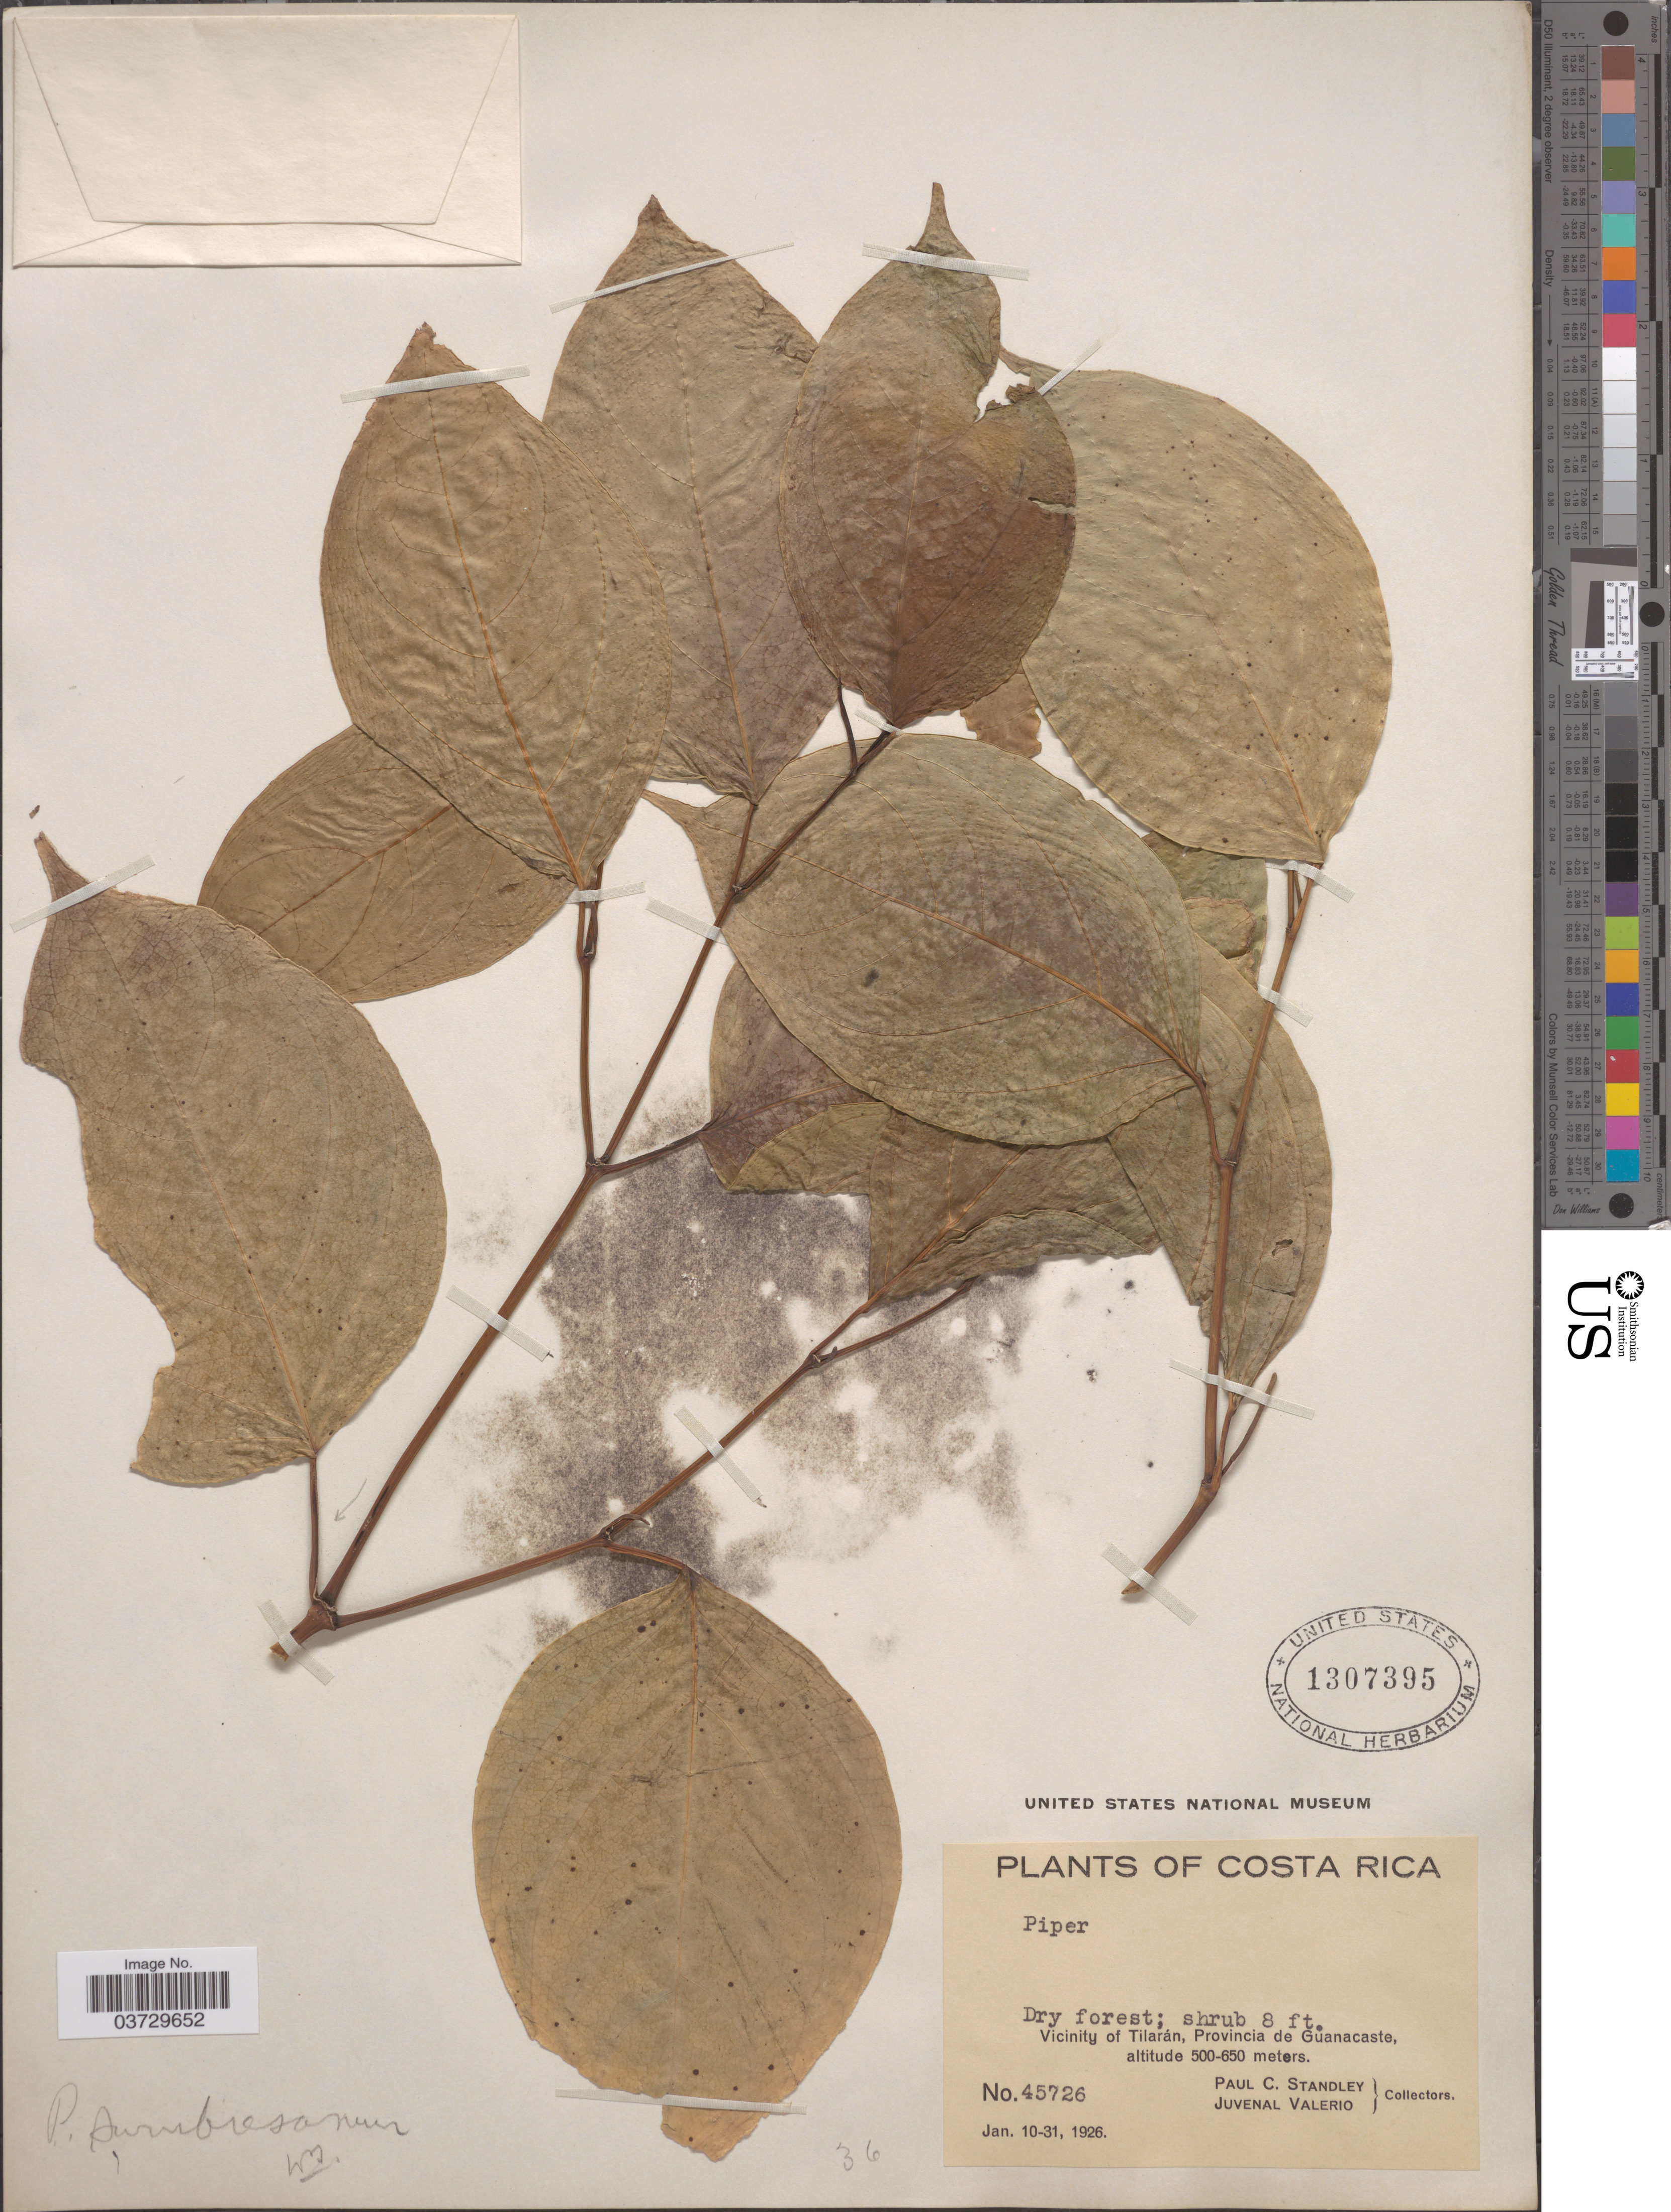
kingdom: Plantae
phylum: Tracheophyta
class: Magnoliopsida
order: Piperales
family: Piperaceae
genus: Piper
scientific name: Piper surubresanum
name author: Trel.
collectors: P. C. Standley & J. Valerio R.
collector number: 45726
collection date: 1926-01-10/1926-01-31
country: Costa Rica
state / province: Guanacaste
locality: Vicinity of Tilarán.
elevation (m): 500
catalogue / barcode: US 1307395